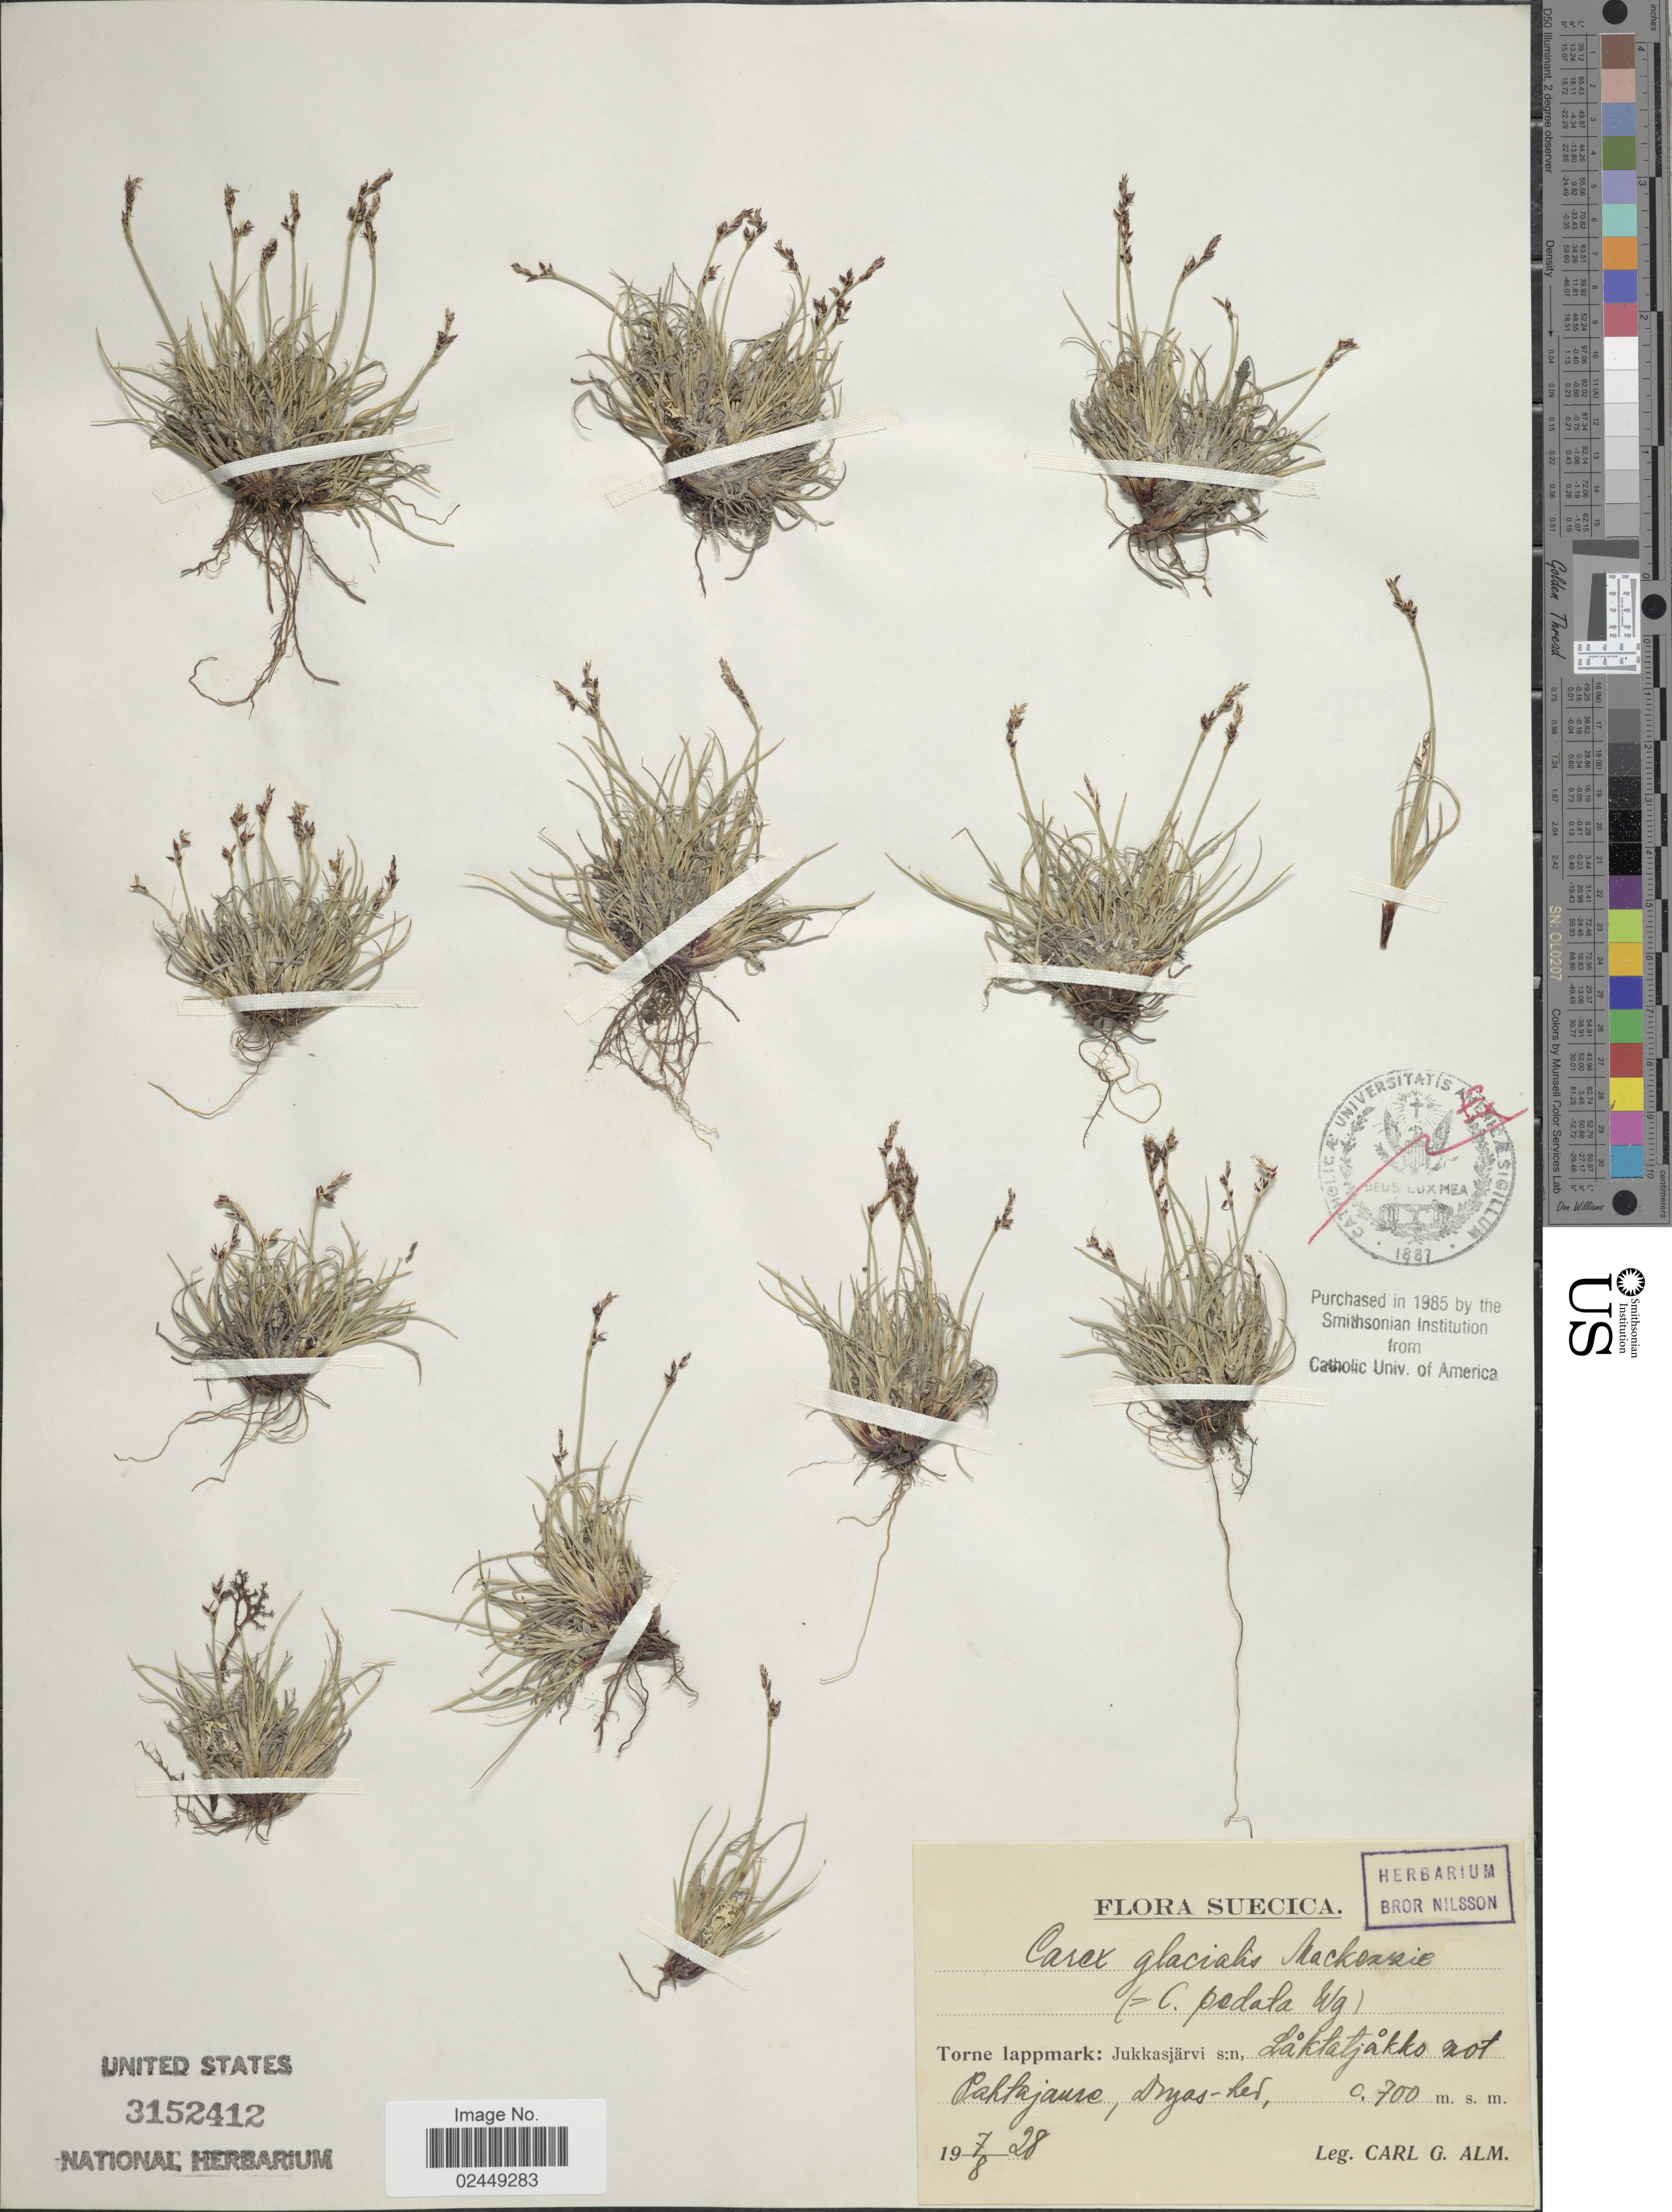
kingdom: Plantae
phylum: Tracheophyta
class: Liliopsida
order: Poales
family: Cyperaceae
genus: Carex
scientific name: Carex glacialis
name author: Mack.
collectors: C. G. Alm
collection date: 1928-08-07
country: Sweden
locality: Torne lappmark: Jukkasjarvi s:n, Låktatjåkko not Paktajaure, Dryas-hed [interpreted].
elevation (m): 700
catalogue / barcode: US 3152412